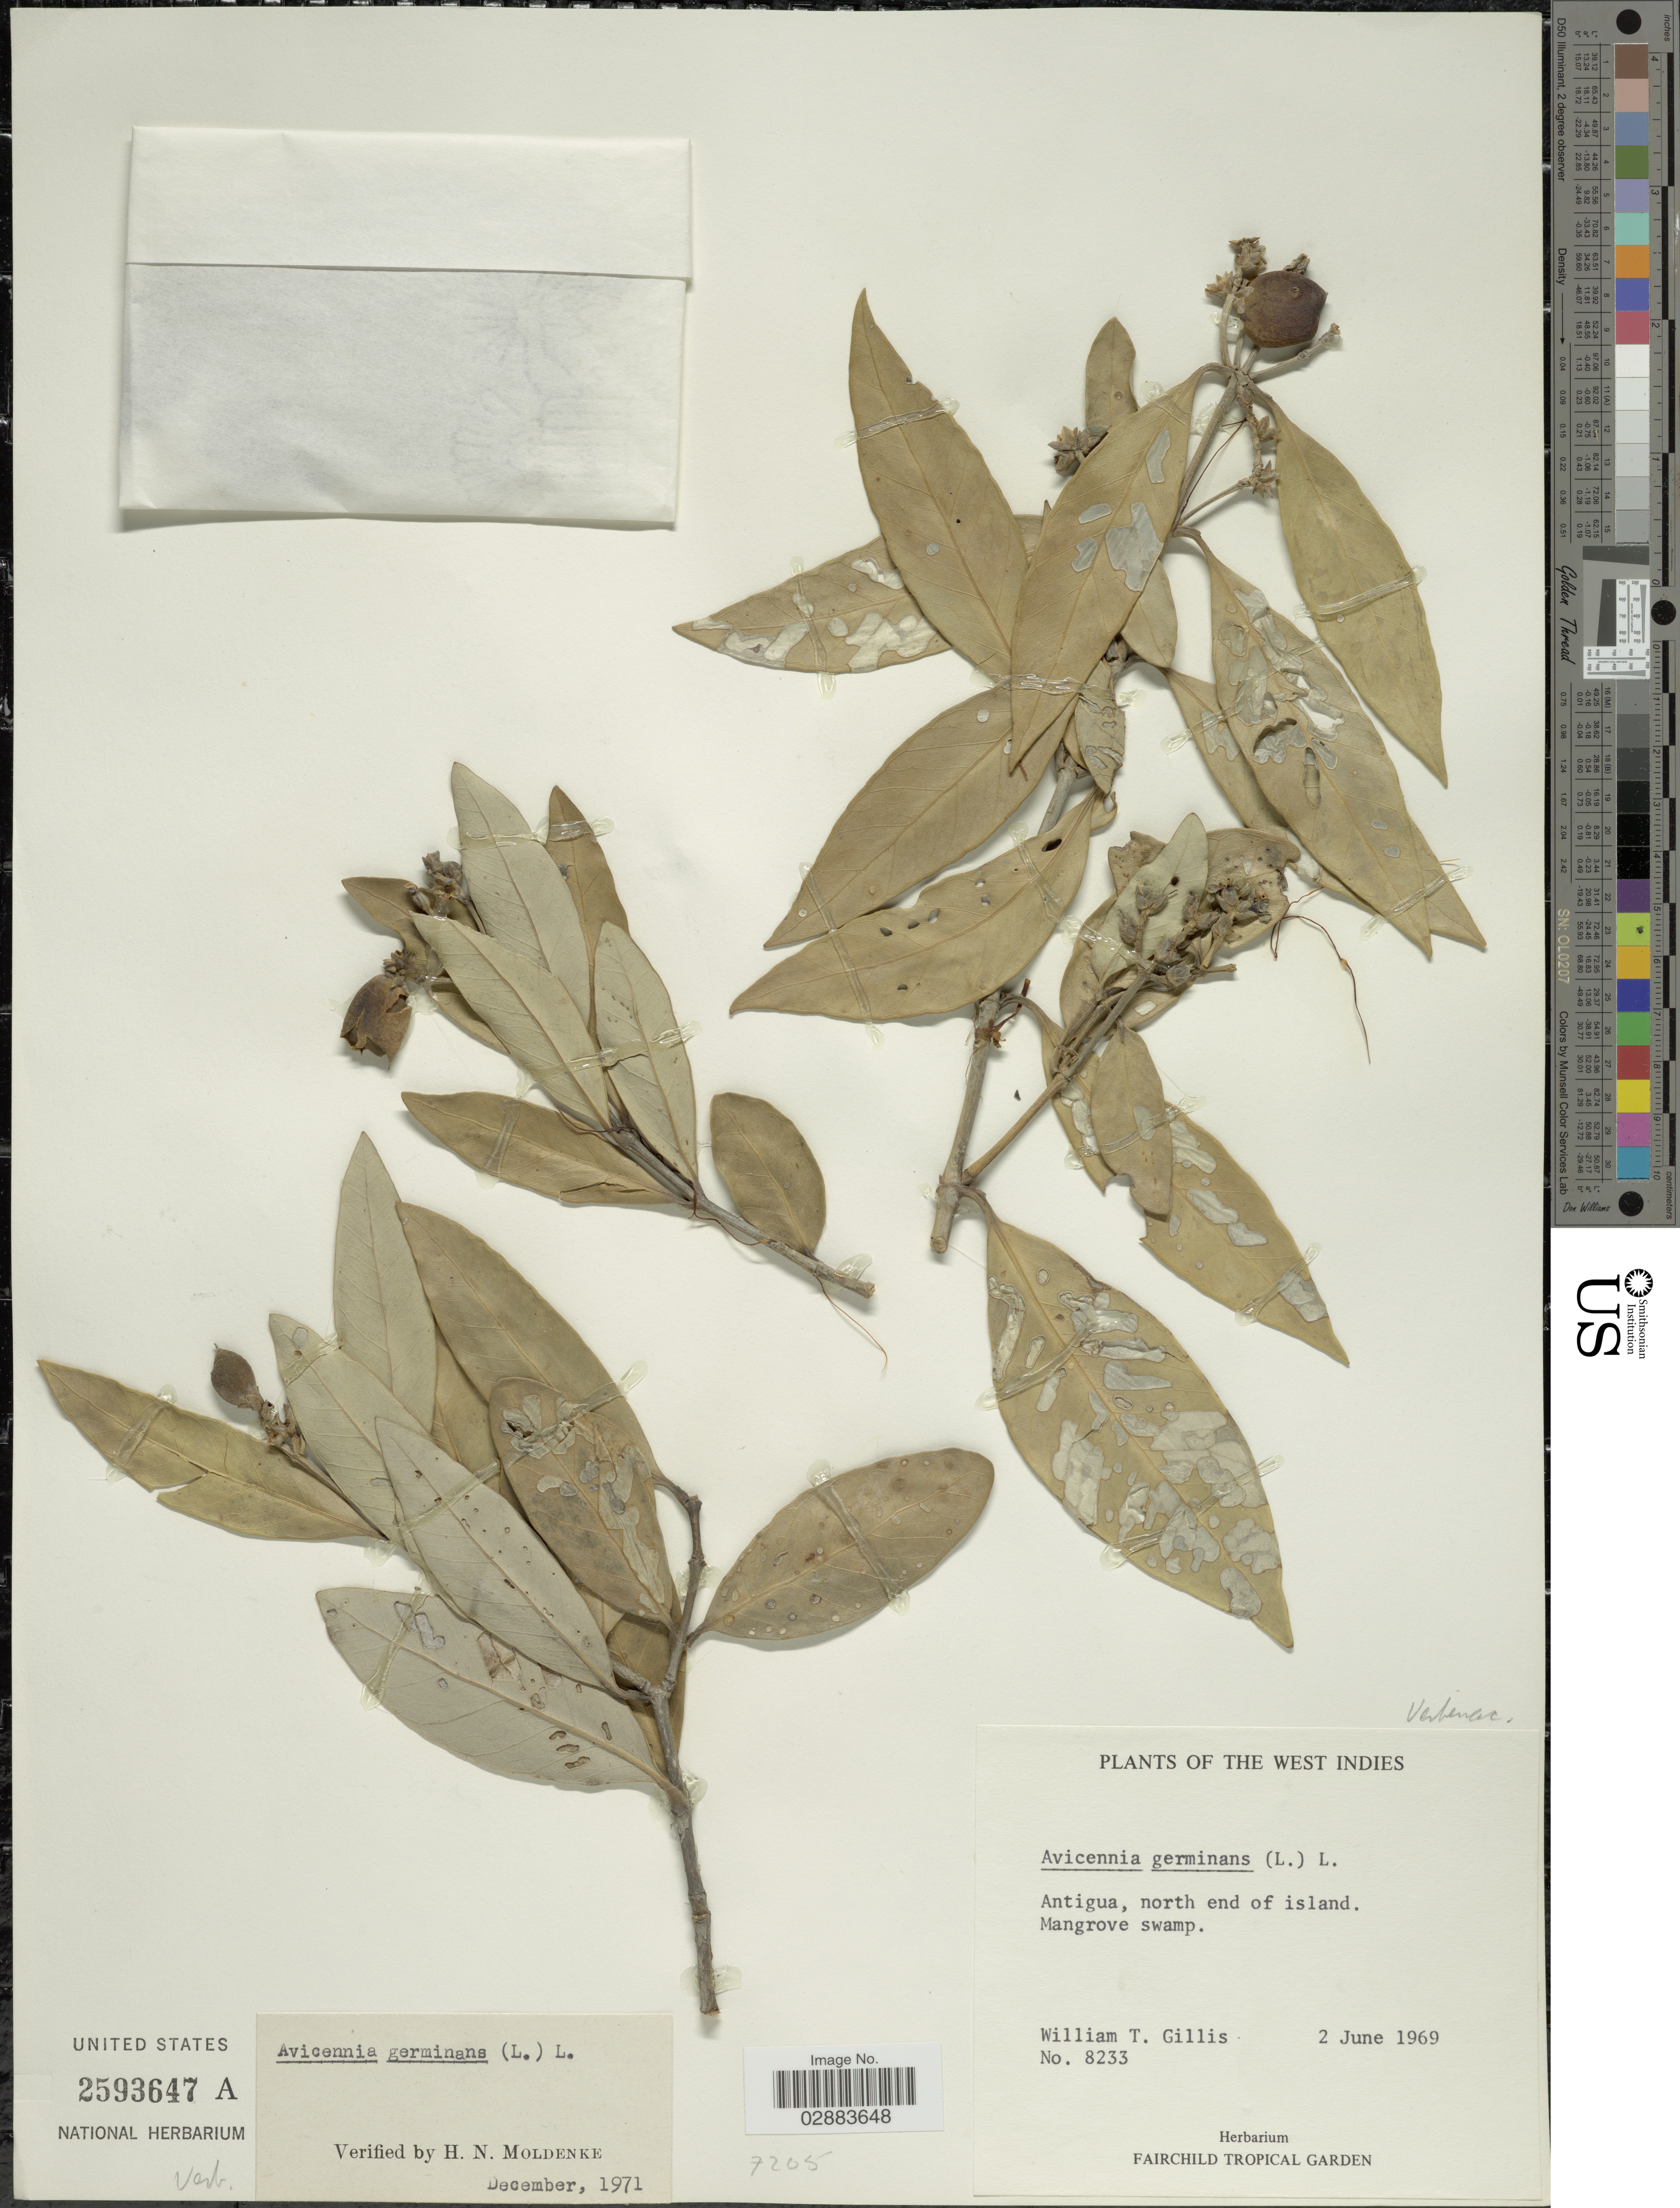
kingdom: Plantae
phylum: Tracheophyta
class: Magnoliopsida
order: Lamiales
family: Acanthaceae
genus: Avicennia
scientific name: Avicennia germinans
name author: (L.) L.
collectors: W. T. Gillis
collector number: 8233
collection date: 1969-06-02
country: Antigua and Barbuda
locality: West Indies. Antigua, north end of island. Mangrove swamp.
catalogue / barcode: US 2593647A